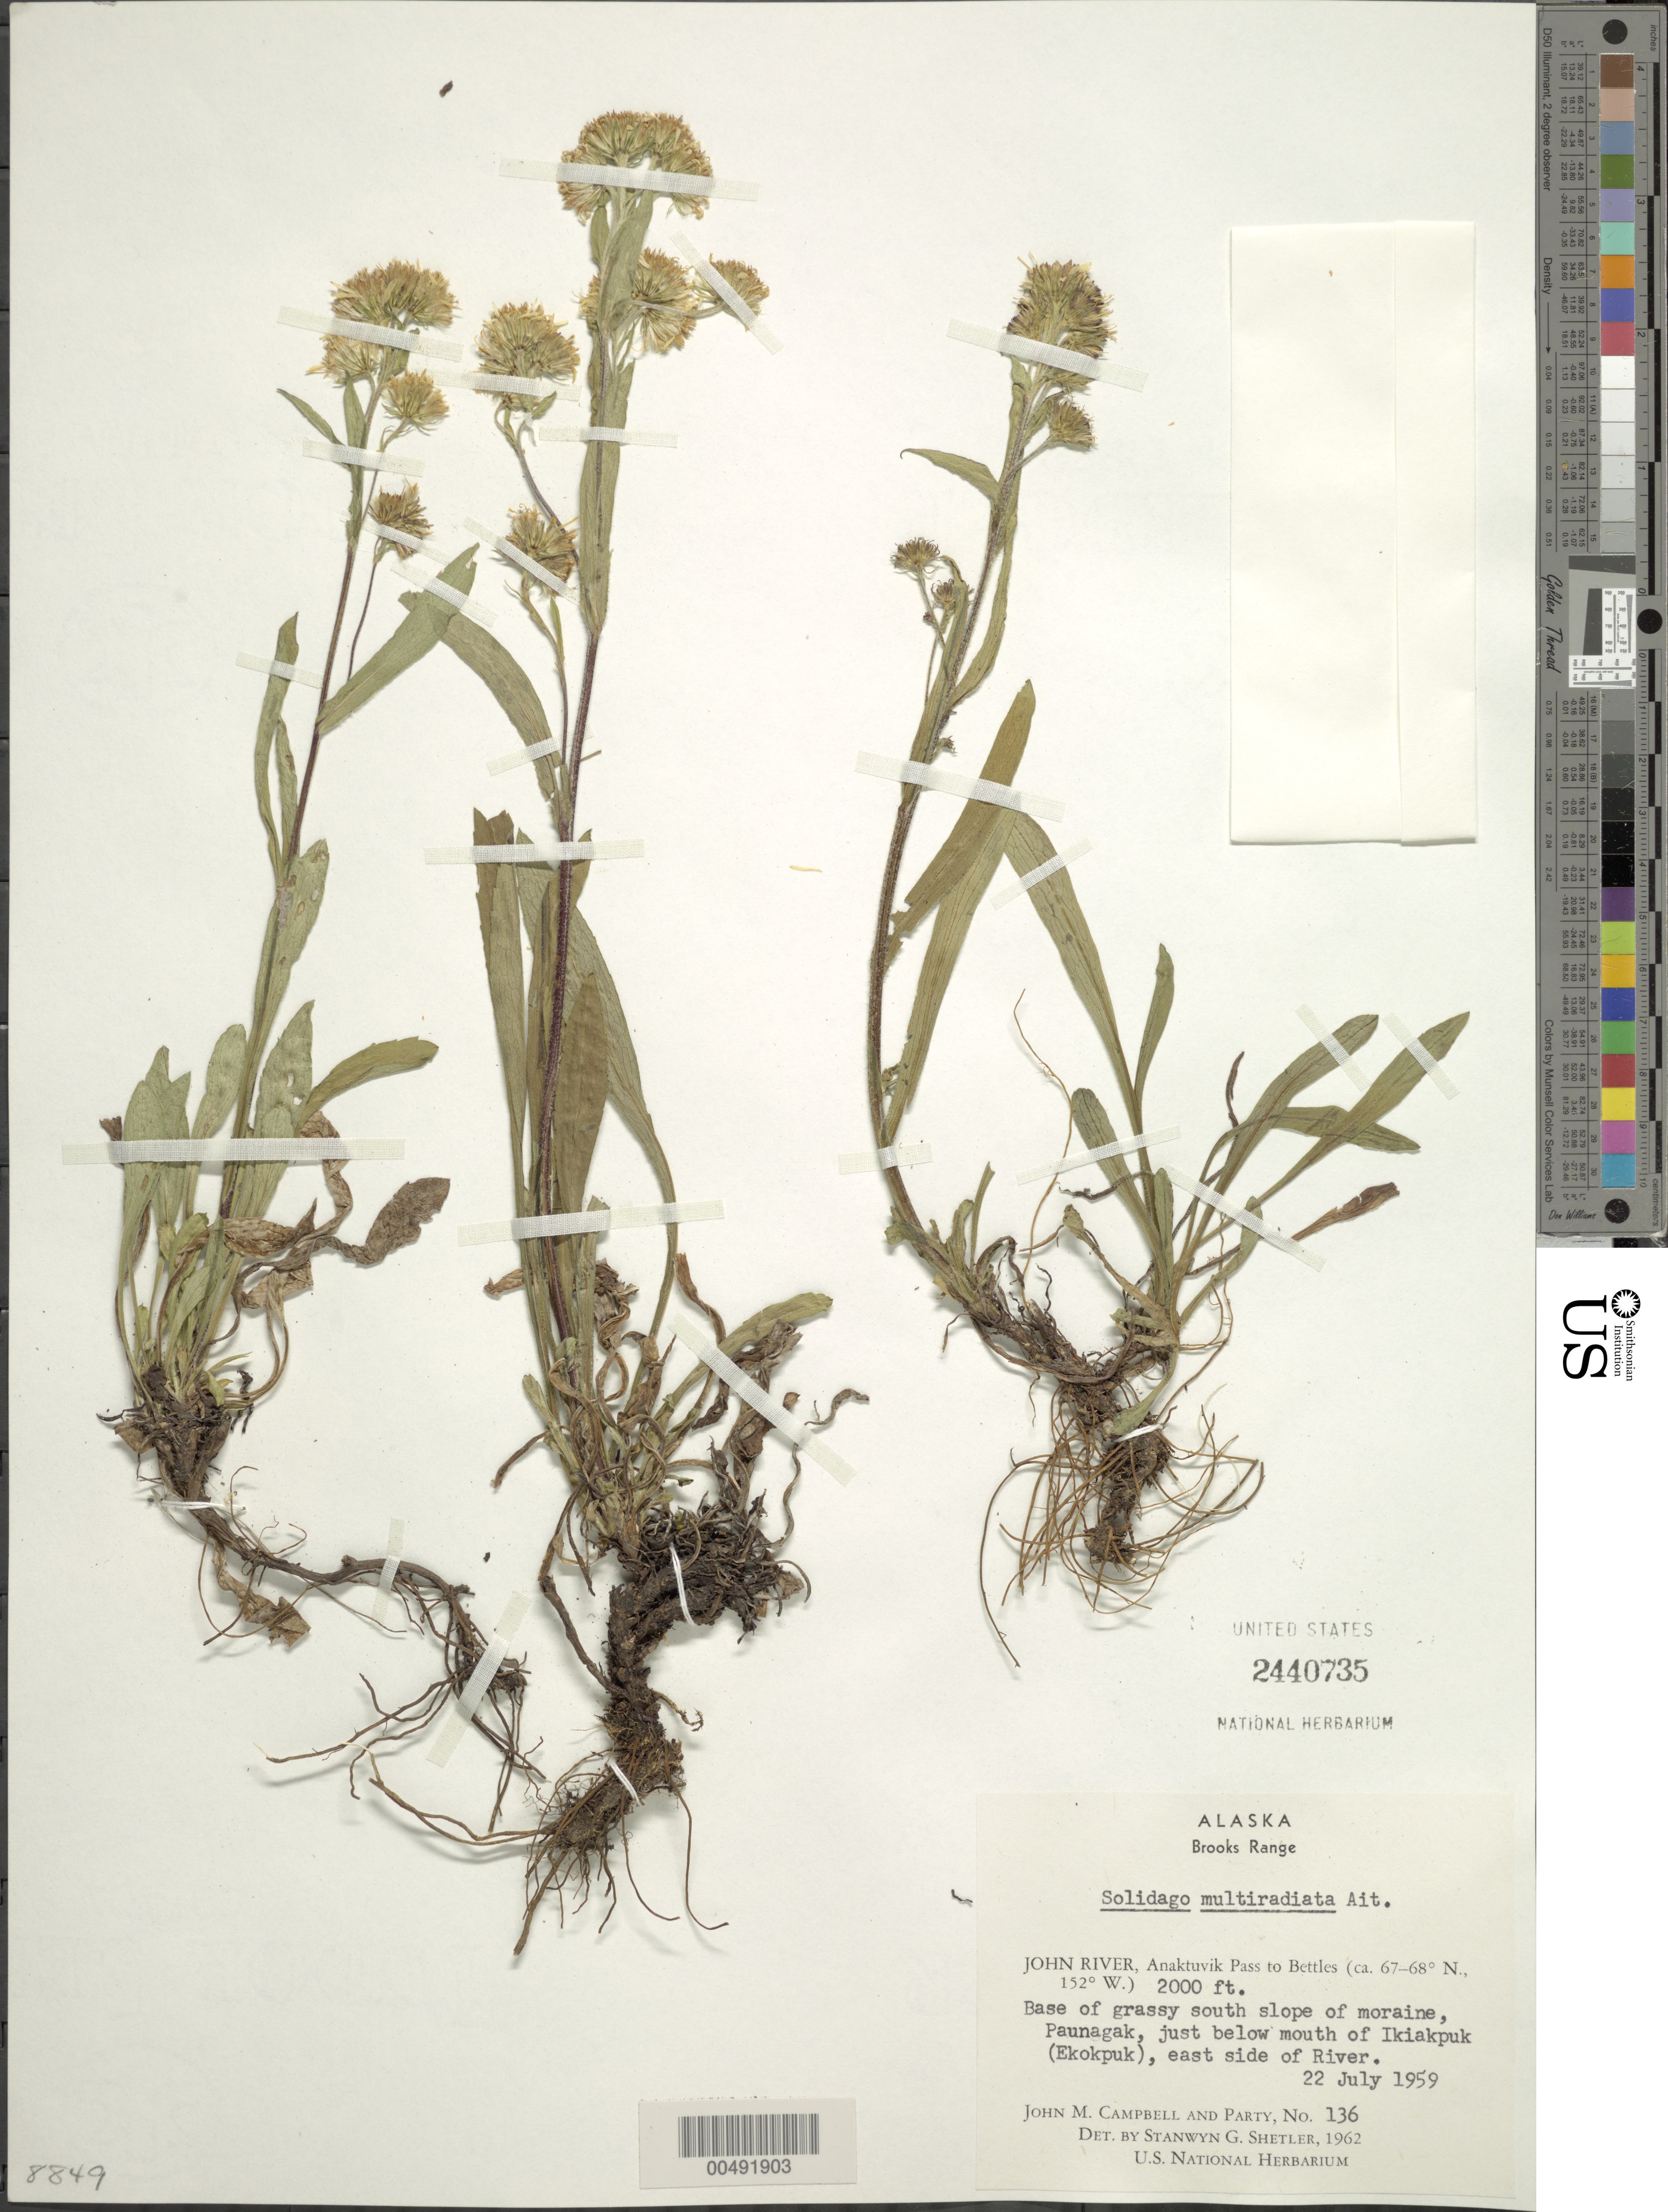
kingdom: Plantae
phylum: Tracheophyta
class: Magnoliopsida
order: Asterales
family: Asteraceae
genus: Solidago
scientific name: Solidago multiradiata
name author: Aiton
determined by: Shetler, Stanwyn G., (US), NMNH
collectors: J. M. Campbell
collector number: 136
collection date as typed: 22 Jul 1959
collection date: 1959-07-22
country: United States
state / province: Alaska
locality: Brooks Range, John River, Anaktuvuk Pass to Bettles, Paunagak, just below mouth of Ikiakpuk (Ekokpuk), E side of River (lat/long recorded as: lat=::: long=152:0:0:W)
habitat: base of grassy south slope of moraine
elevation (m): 610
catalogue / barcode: US 2440735